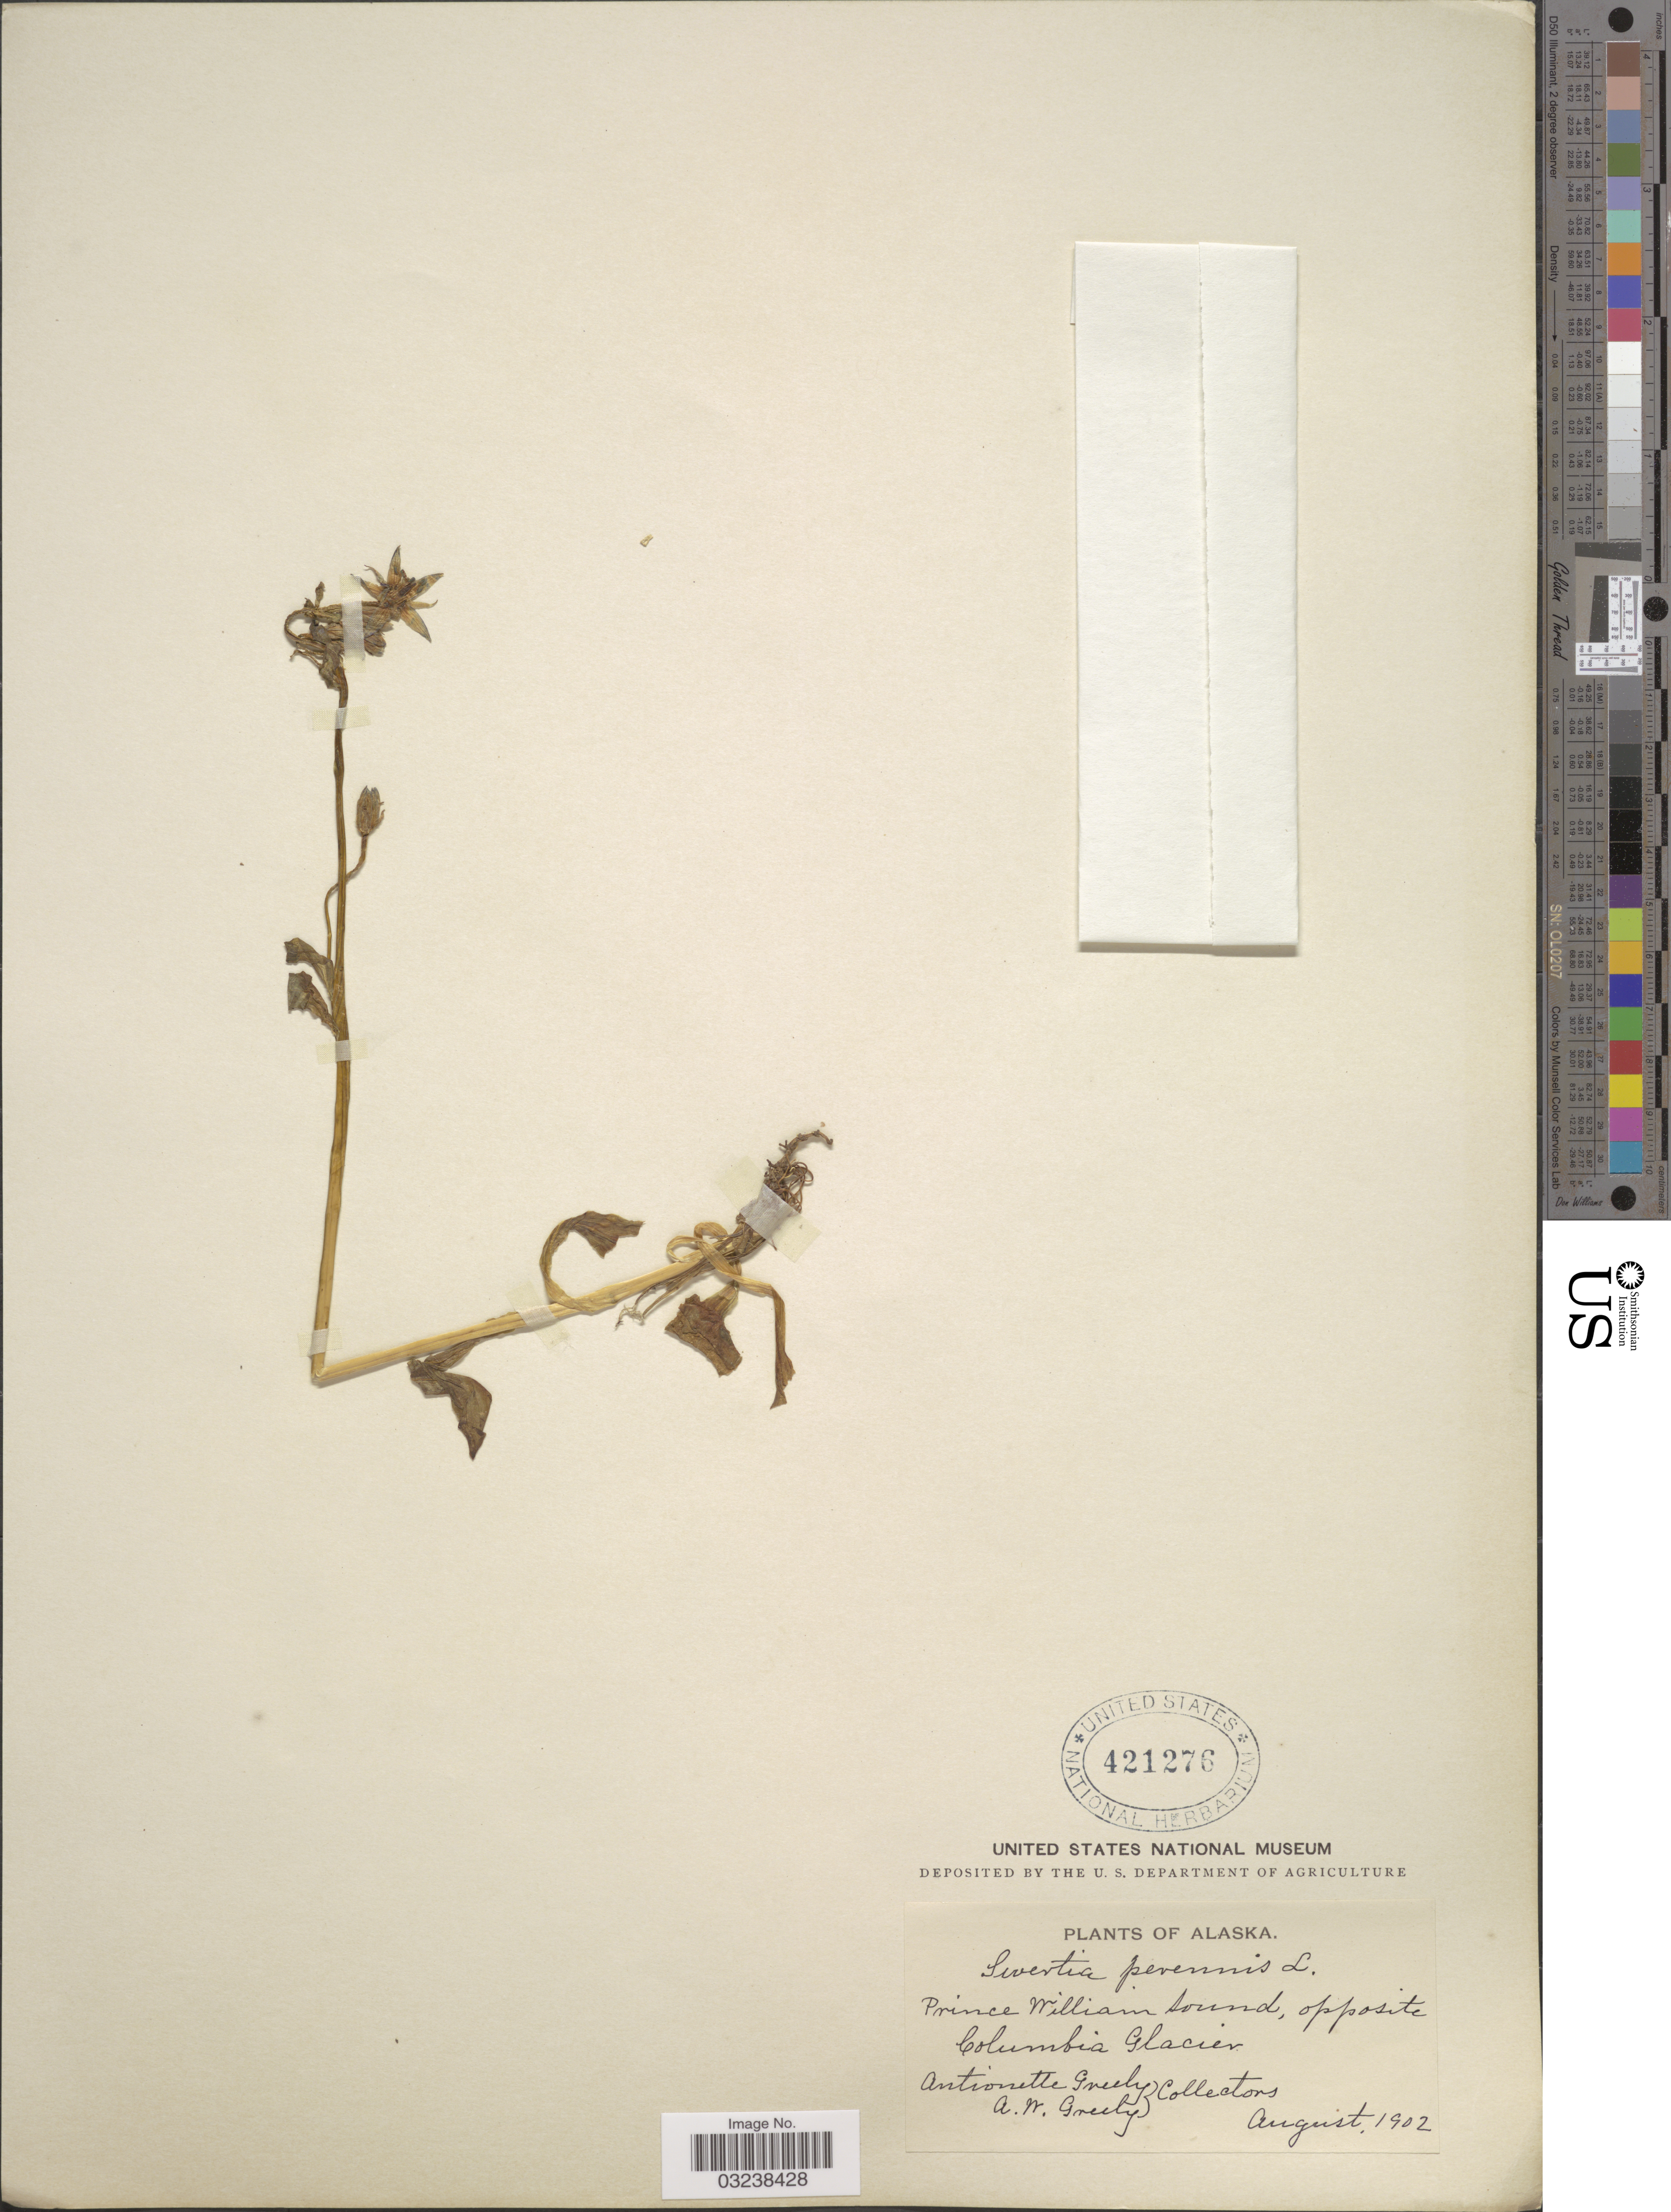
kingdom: Plantae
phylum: Tracheophyta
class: Magnoliopsida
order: Gentianales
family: Gentianaceae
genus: Swertia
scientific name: Swertia perennis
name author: L.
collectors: A. Greely & A. Greely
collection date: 1902-08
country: United States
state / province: Alaska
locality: Prince William Sound, opposite Columbia Glacier.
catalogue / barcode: US 421276